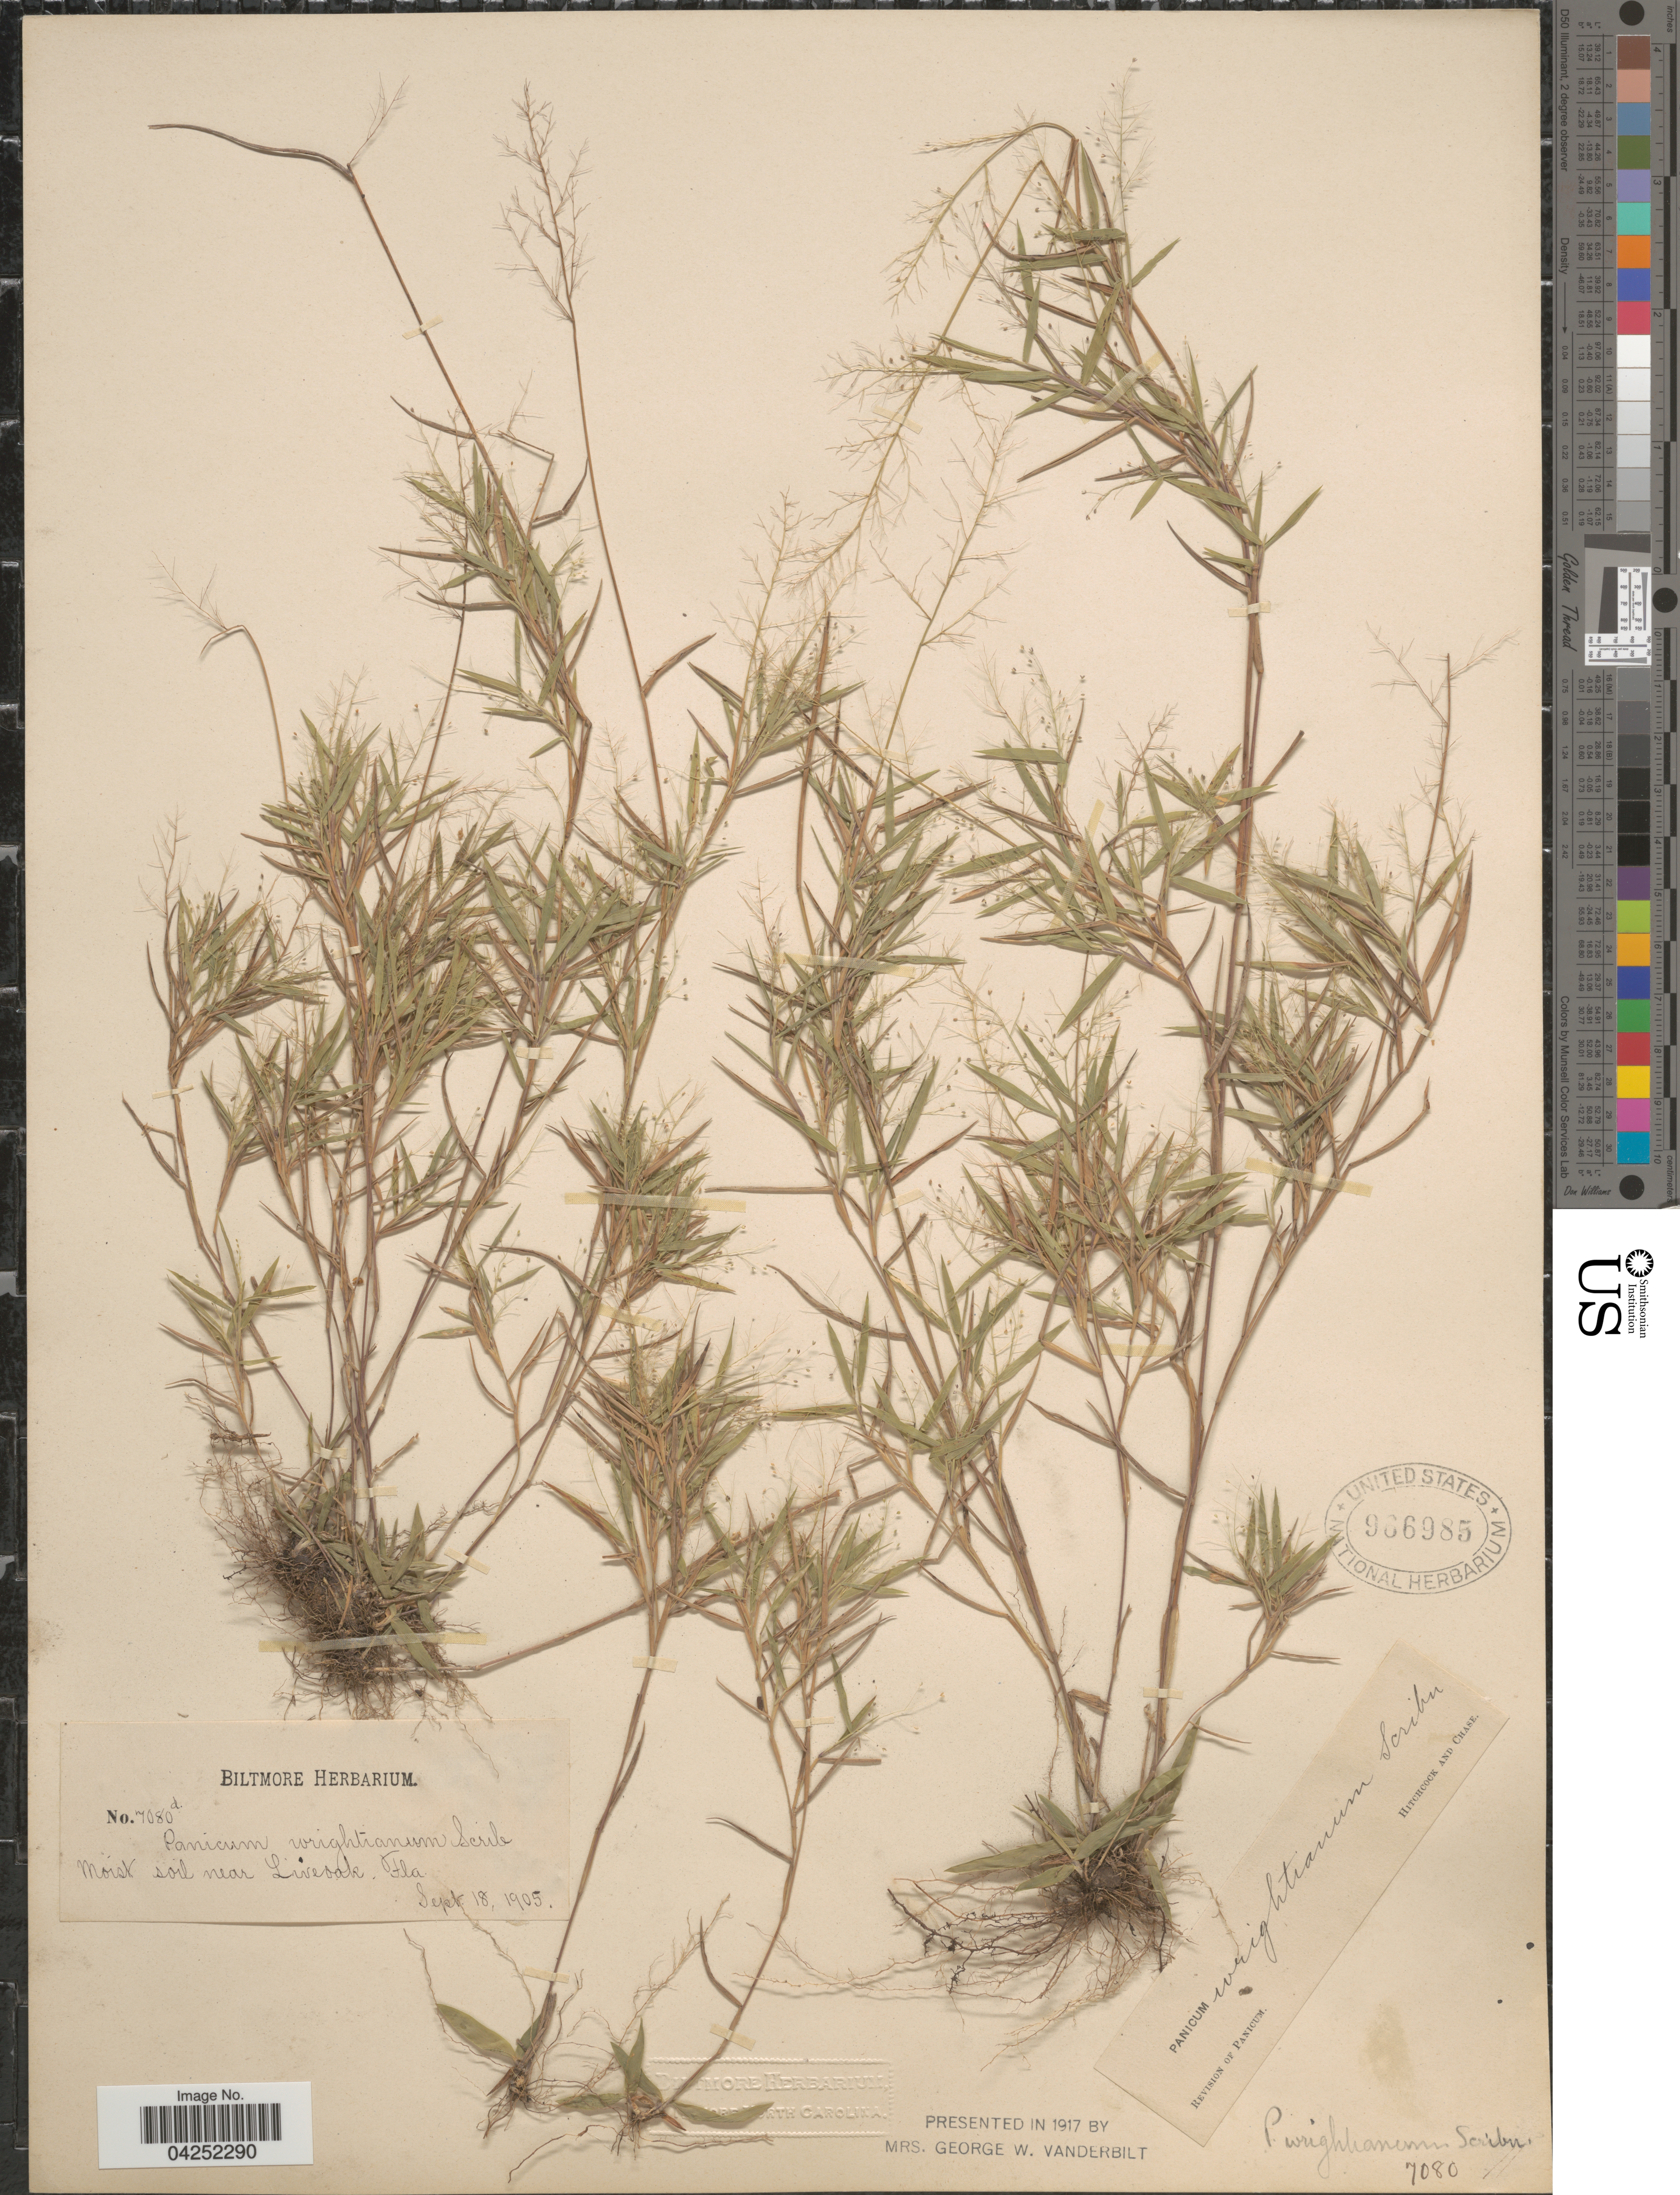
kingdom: Plantae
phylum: Tracheophyta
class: Liliopsida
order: Poales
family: Poaceae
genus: Dichanthelium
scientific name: Dichanthelium acuminatum var. longiligulatum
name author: (Nash) Gould & C.A. Clark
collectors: ex herb. Biltmore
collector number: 7080d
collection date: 1905-09-18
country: United States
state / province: Florida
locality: Moist soil near Liveoak.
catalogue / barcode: US 986985